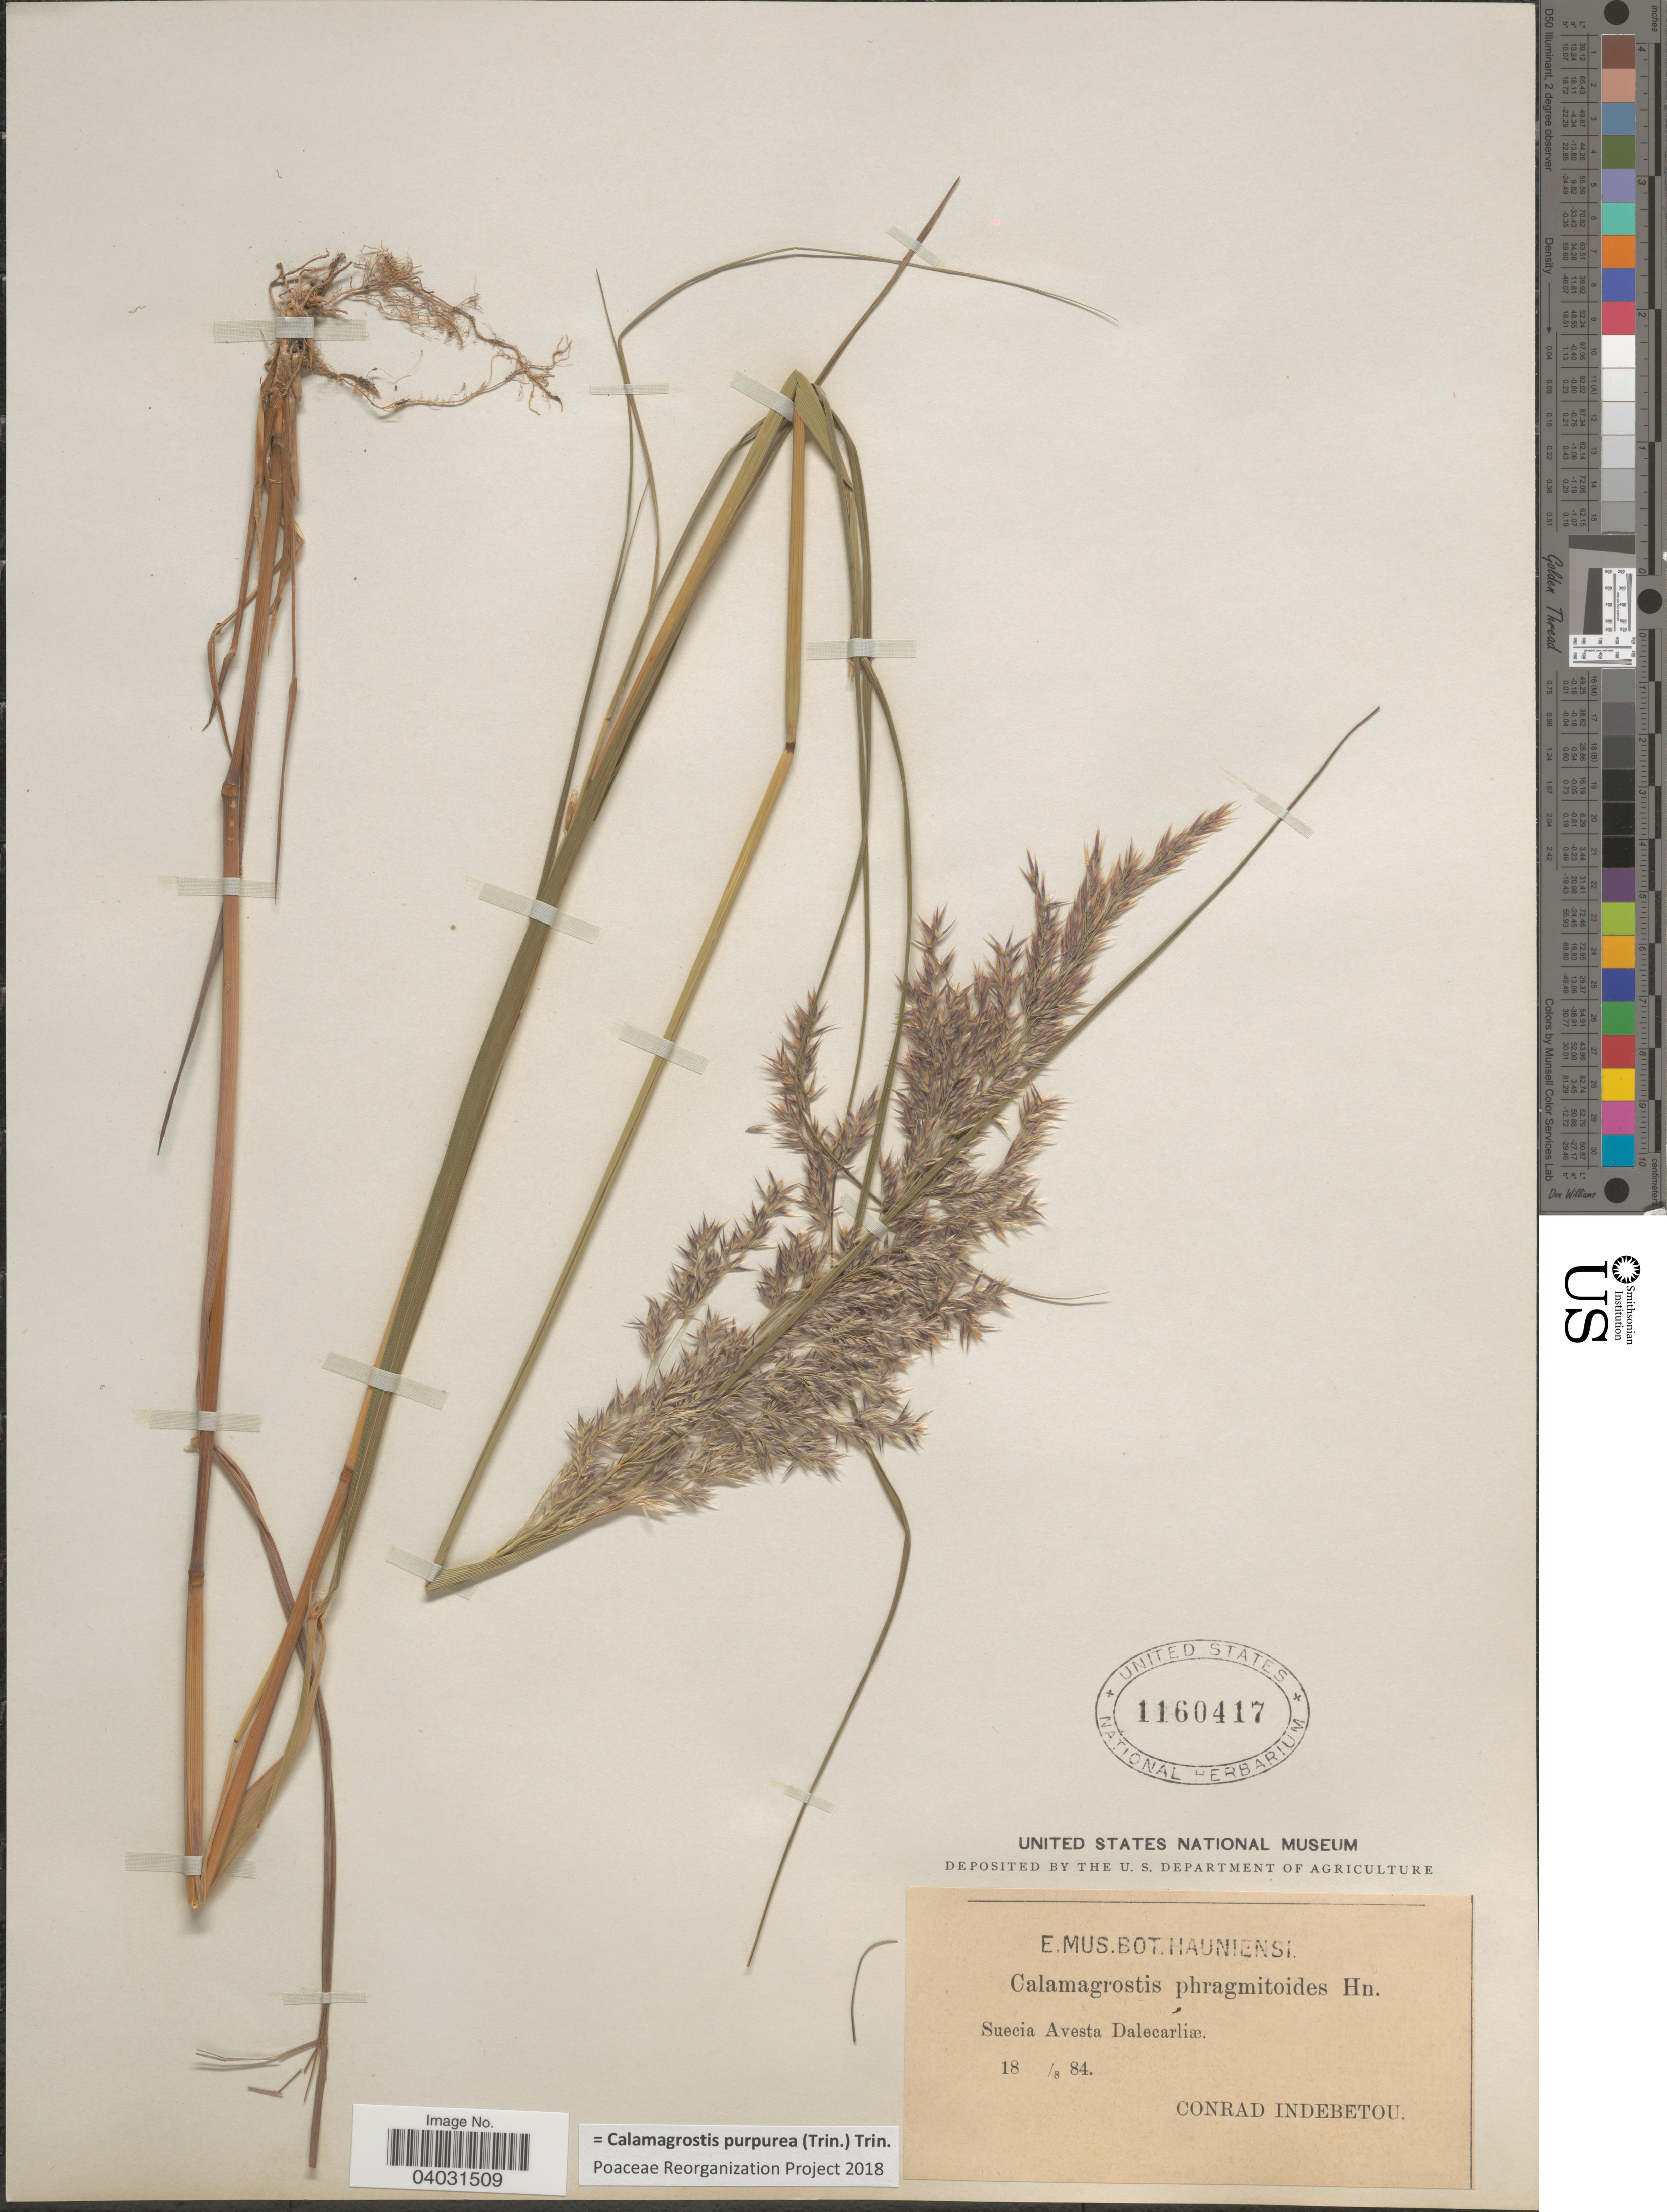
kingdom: Plantae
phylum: Tracheophyta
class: Liliopsida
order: Poales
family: Poaceae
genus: Calamagrostis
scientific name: Calamagrostis purpurea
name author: (Trin.) Trin.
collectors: C. Indebetou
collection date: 1884-08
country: Sweden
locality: Suecia Avesta Dalecarliæ.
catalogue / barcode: US 1160417